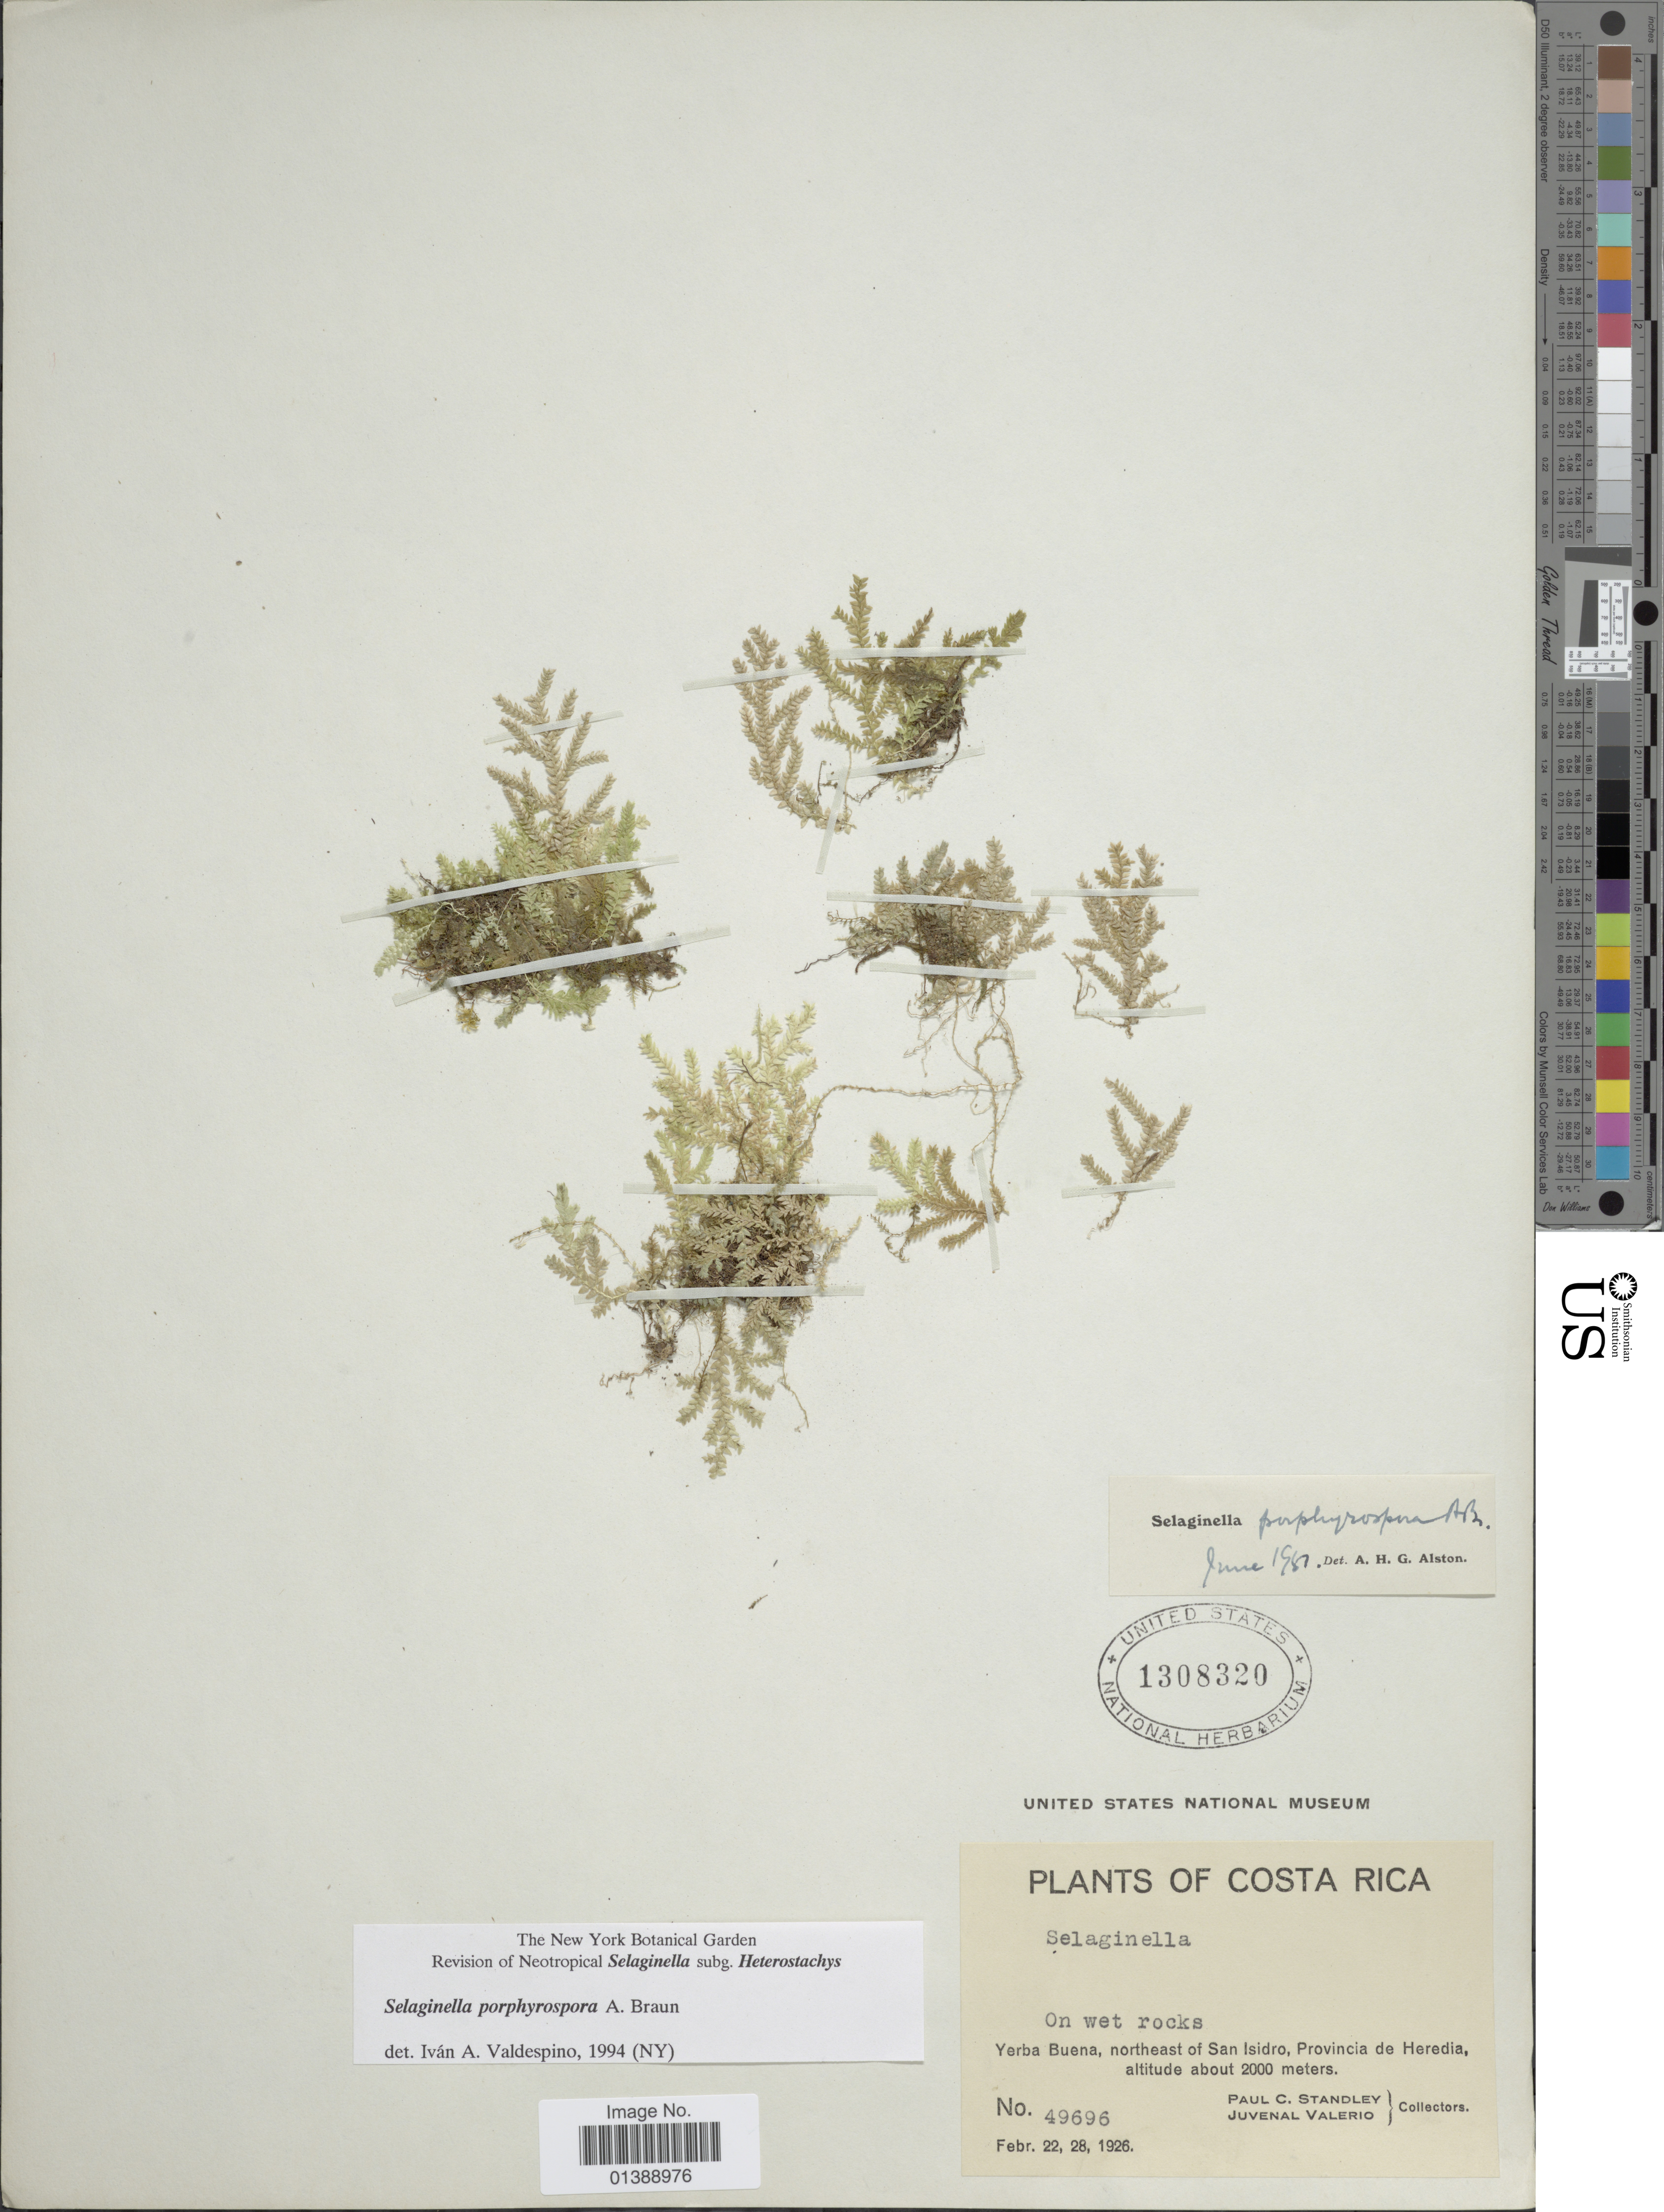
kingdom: Plantae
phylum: Tracheophyta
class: Lycopodiopsida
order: Selaginellales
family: Selaginellaceae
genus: Selaginella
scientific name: Selaginella porphyrospora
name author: A. Braun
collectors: P. C. Standley & J. Valerio R.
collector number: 49696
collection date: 1926-02-22/1926-02-28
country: Costa Rica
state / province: Heredia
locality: Yerba Buena, northeast of San Isidro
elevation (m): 2000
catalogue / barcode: US 1308320